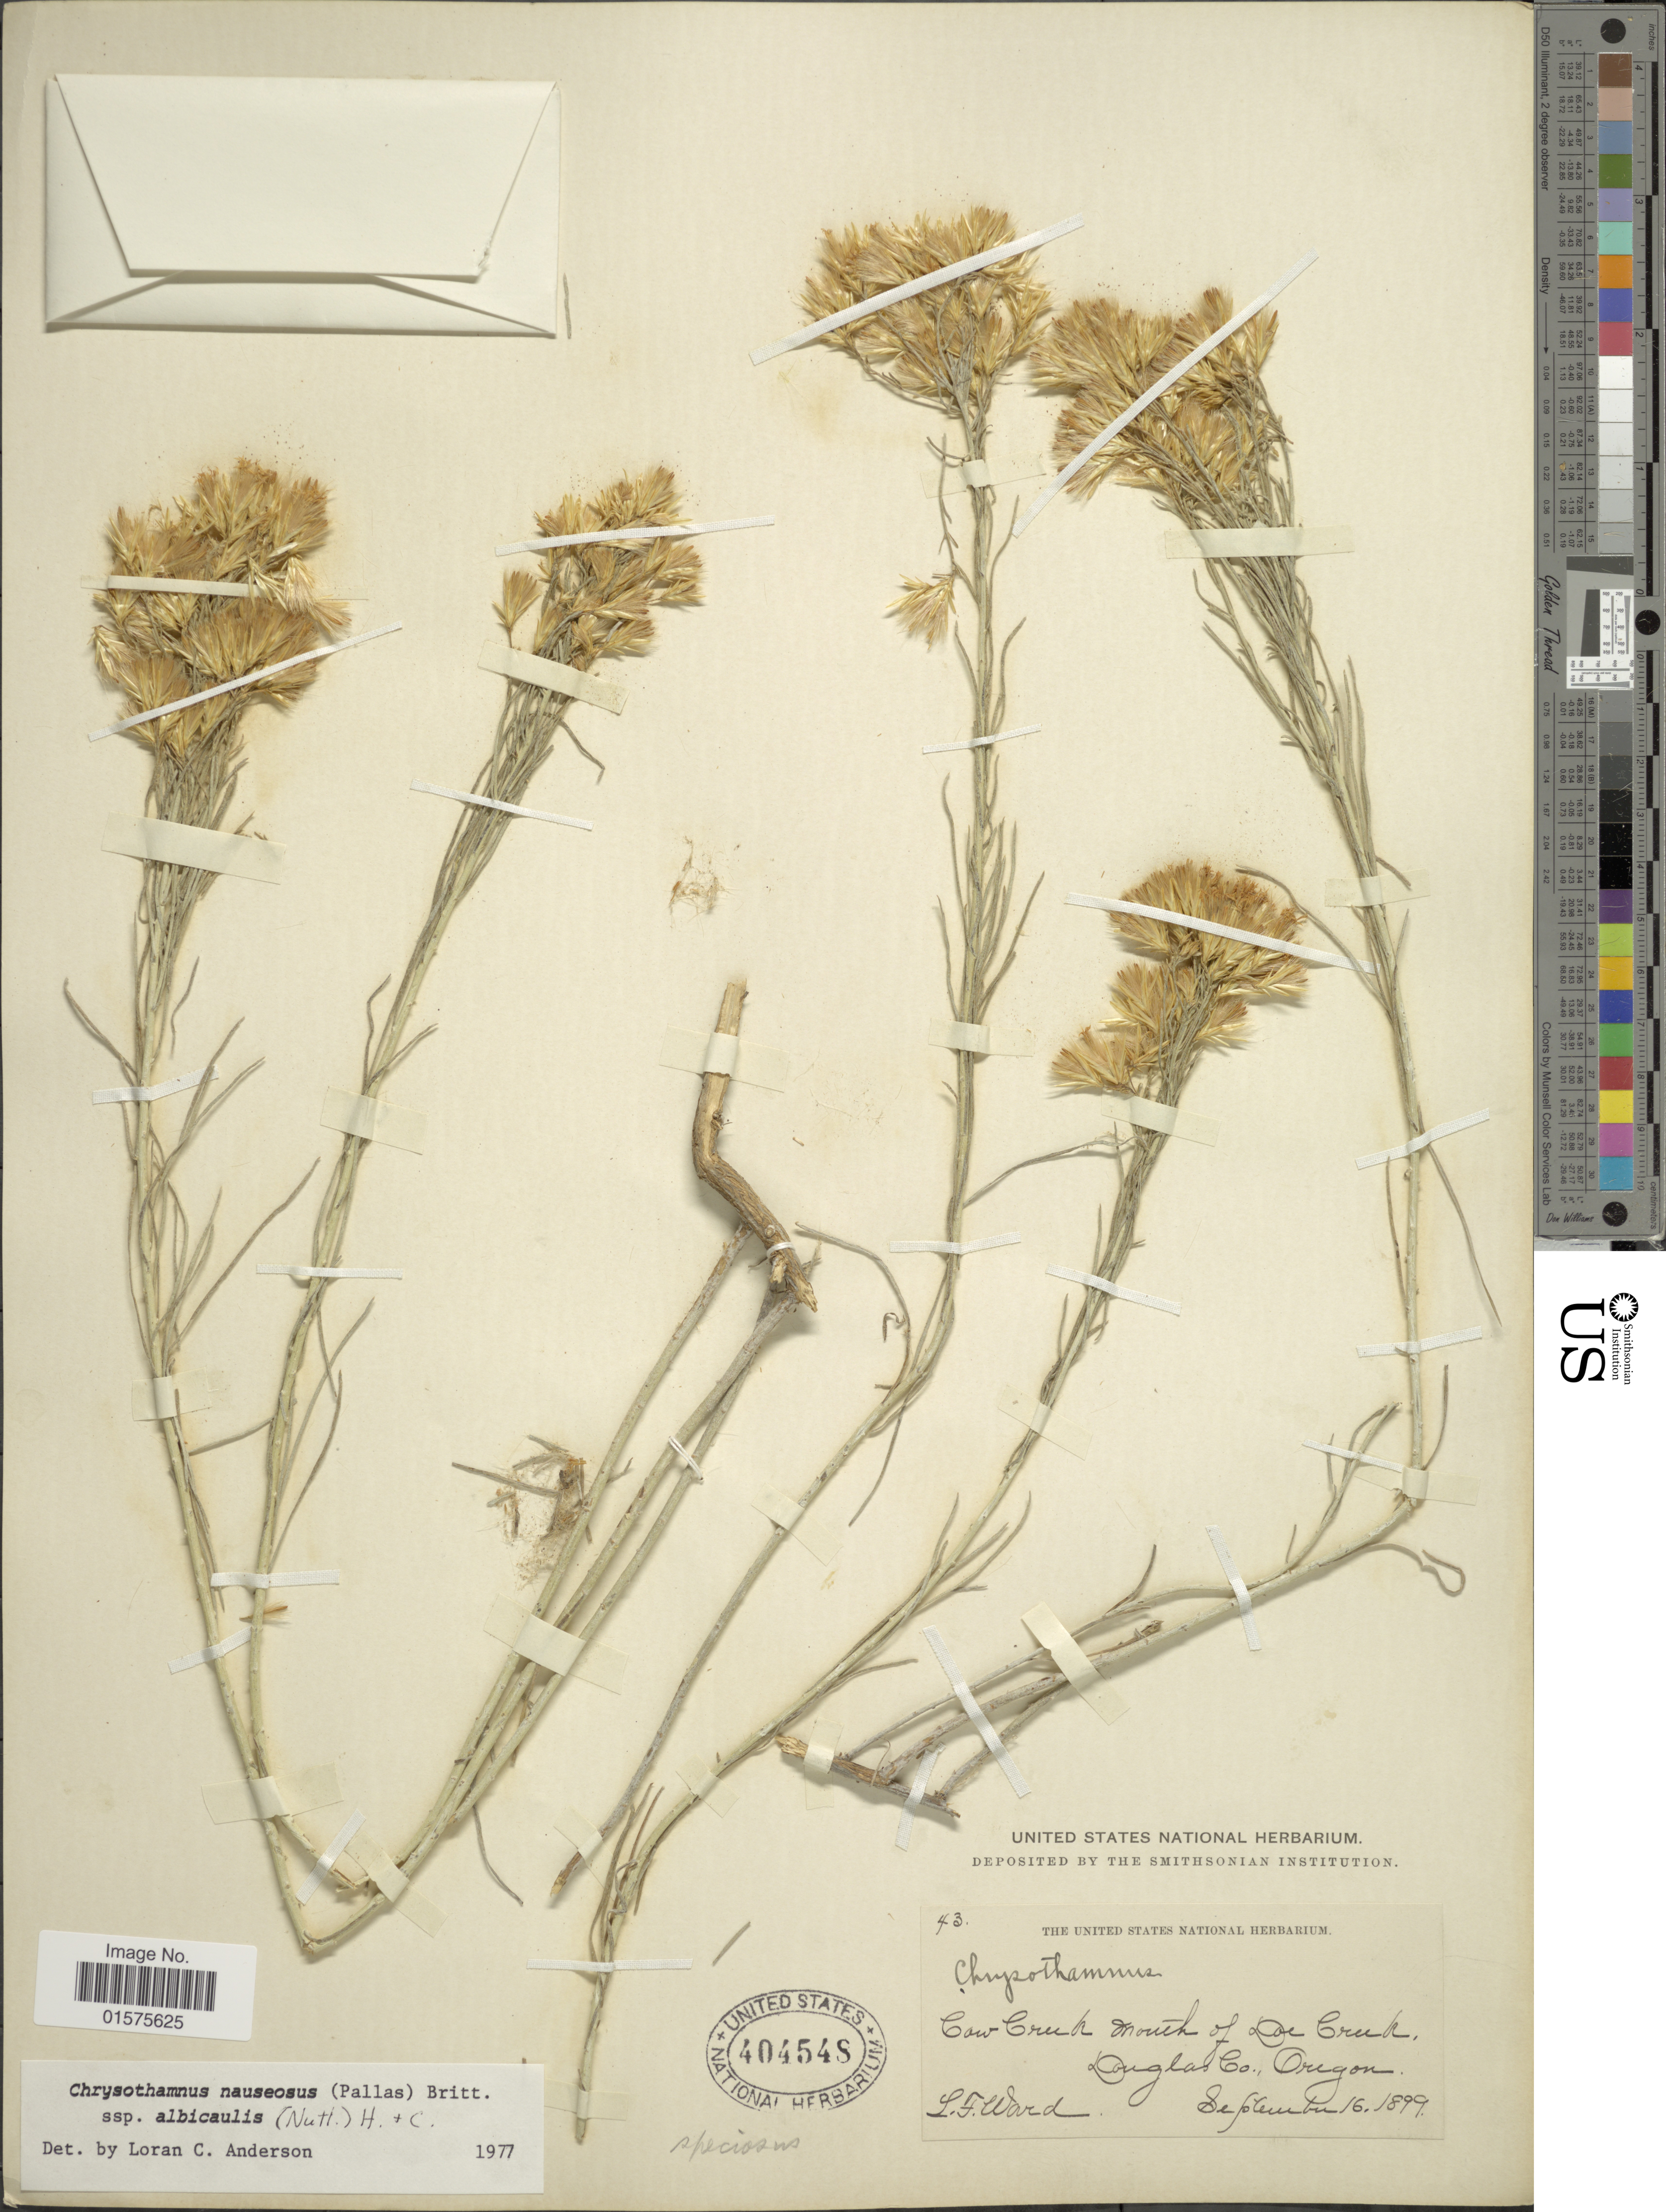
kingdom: Plantae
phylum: Tracheophyta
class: Magnoliopsida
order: Asterales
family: Asteraceae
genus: Ericameria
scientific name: Ericameria nauseosa var. speciosa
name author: (Nutt.) G.L. Nesom & G.I. Baird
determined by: Urbatsch, Lowell E., Curator (LSU), Louisiana State University (UNITED STATES)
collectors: L. Ward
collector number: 43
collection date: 1899-09-16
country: United States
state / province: Oregon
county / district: Douglas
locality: Cow Creek mouth of Doe Creek, Douglas Co.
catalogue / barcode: US 404548